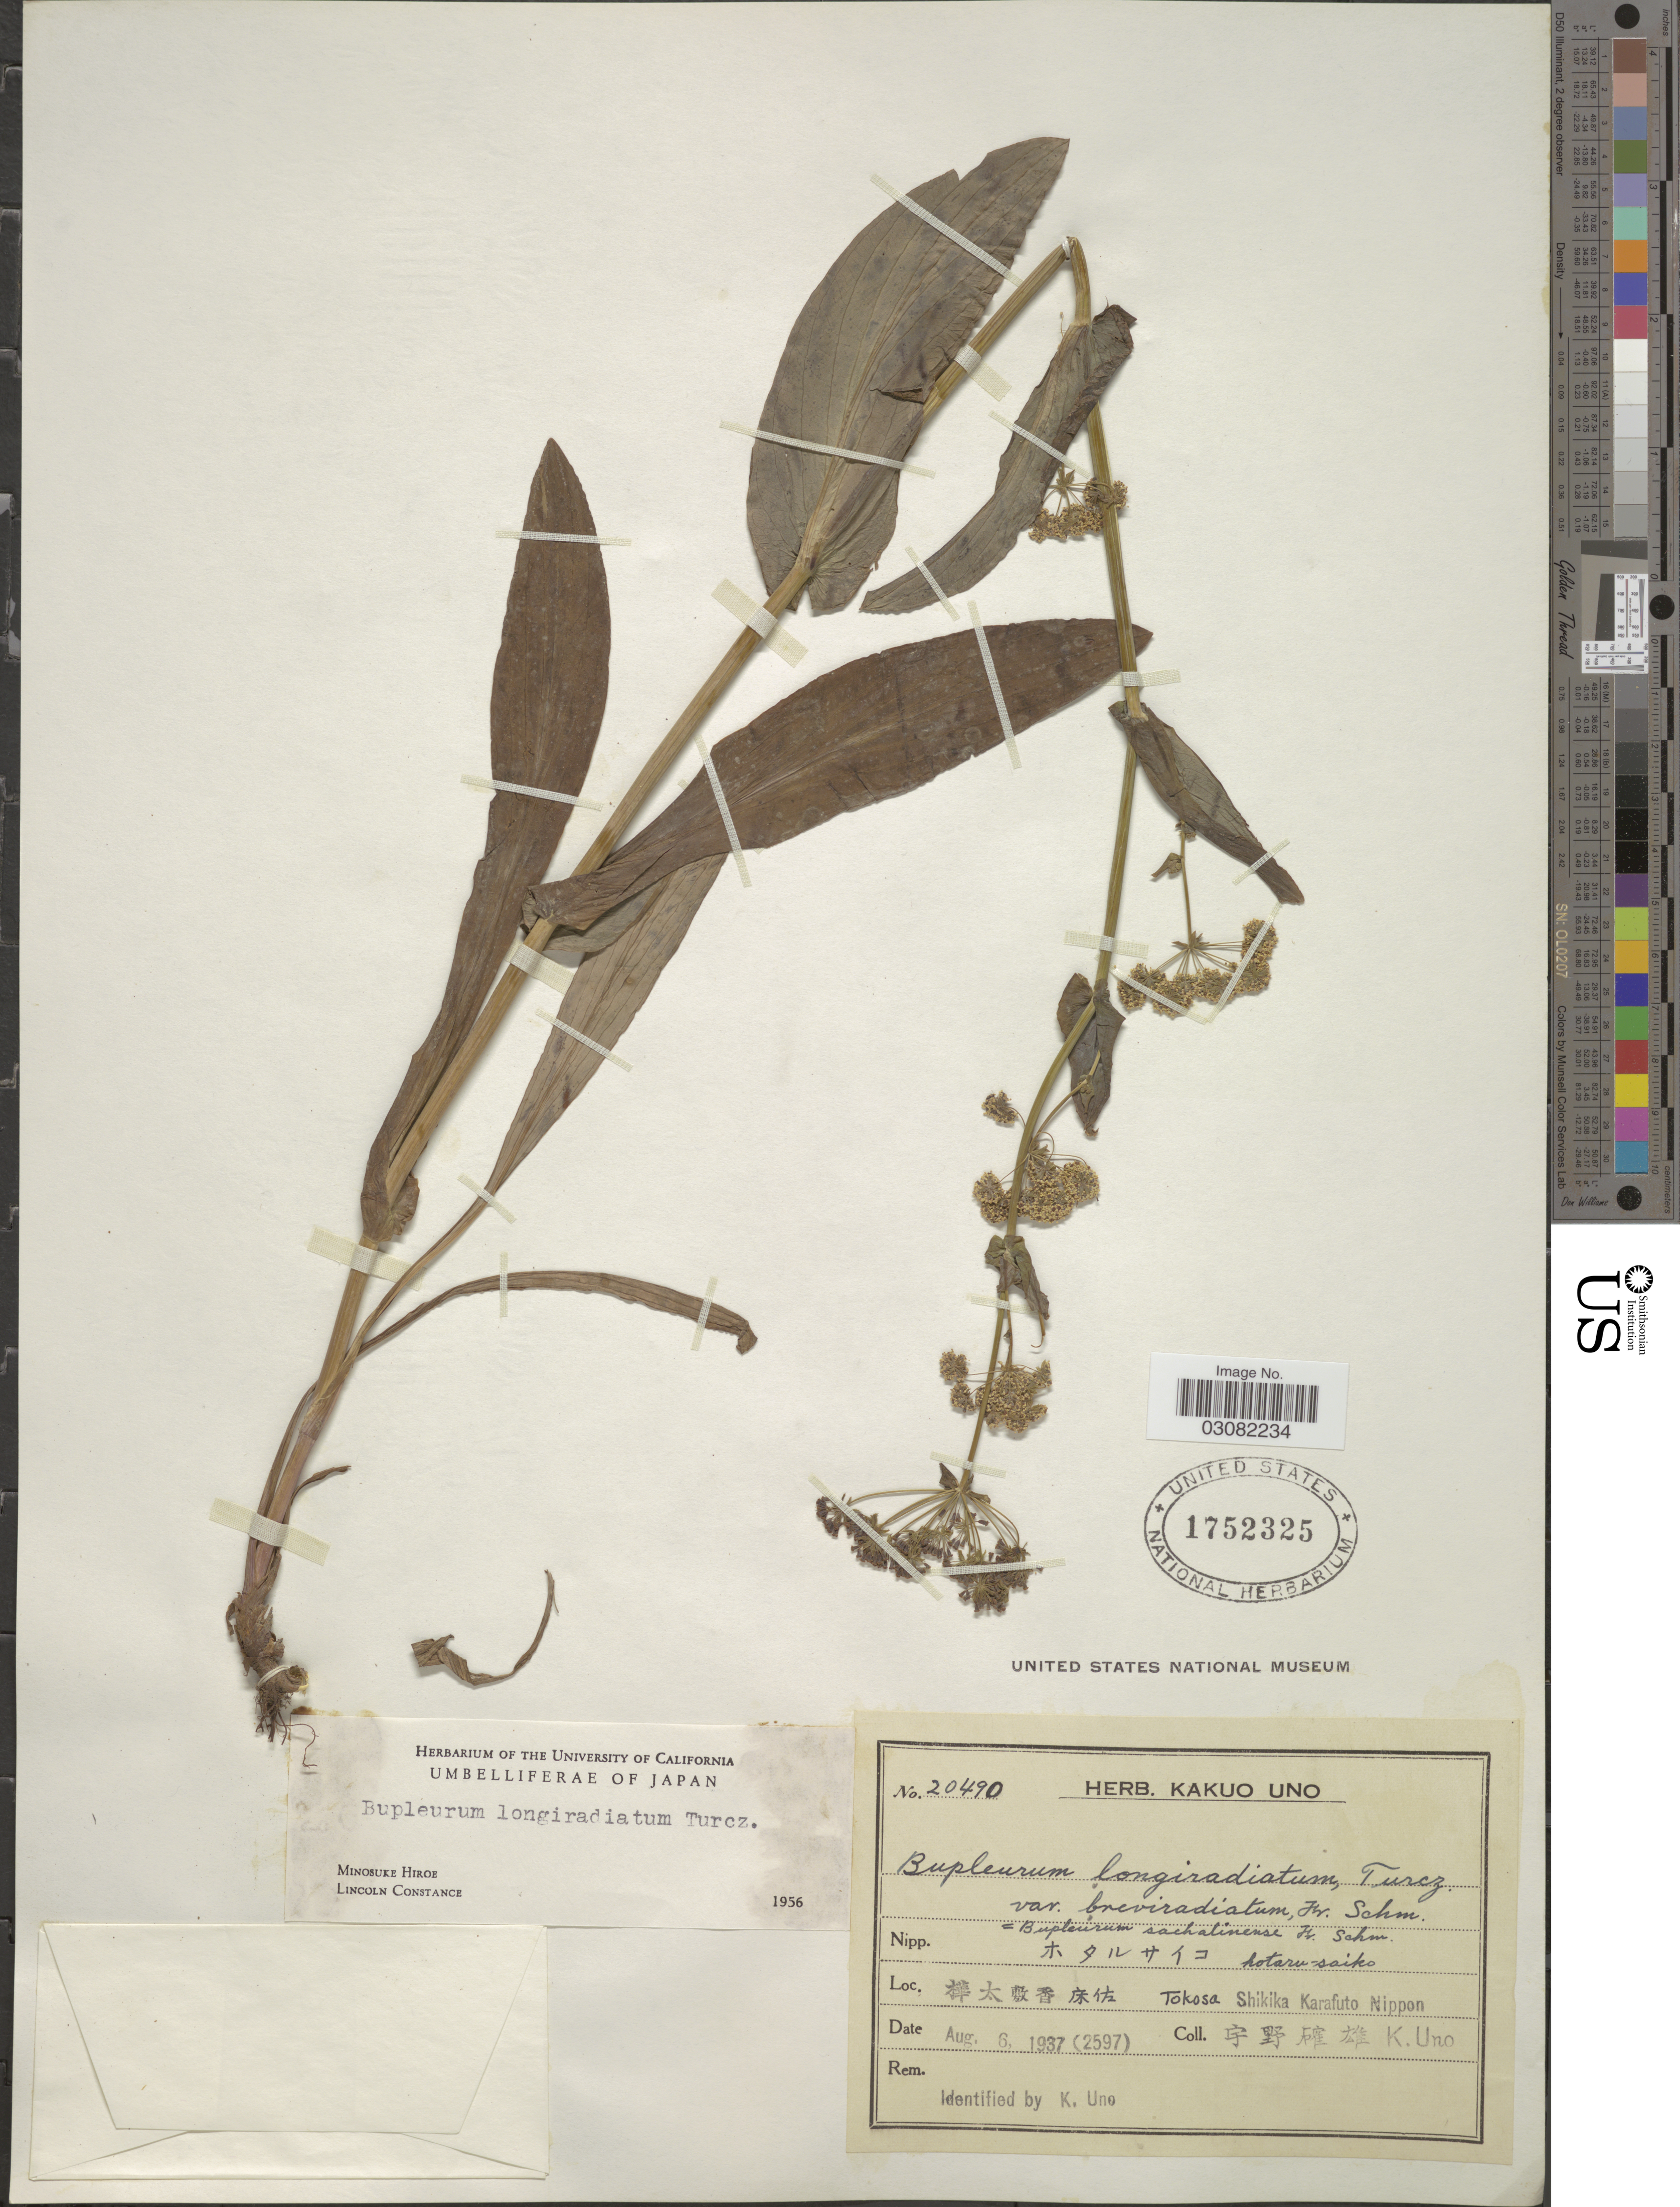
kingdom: Plantae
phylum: Tracheophyta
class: Magnoliopsida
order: Apiales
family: Apiaceae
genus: Bupleurum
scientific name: Bupleurum longiradiatum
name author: Turcz.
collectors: K. Uno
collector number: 20490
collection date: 1937-08-06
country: Japan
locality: X, Tokosa Shikika Karafuto Nippon.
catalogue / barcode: US 1752325